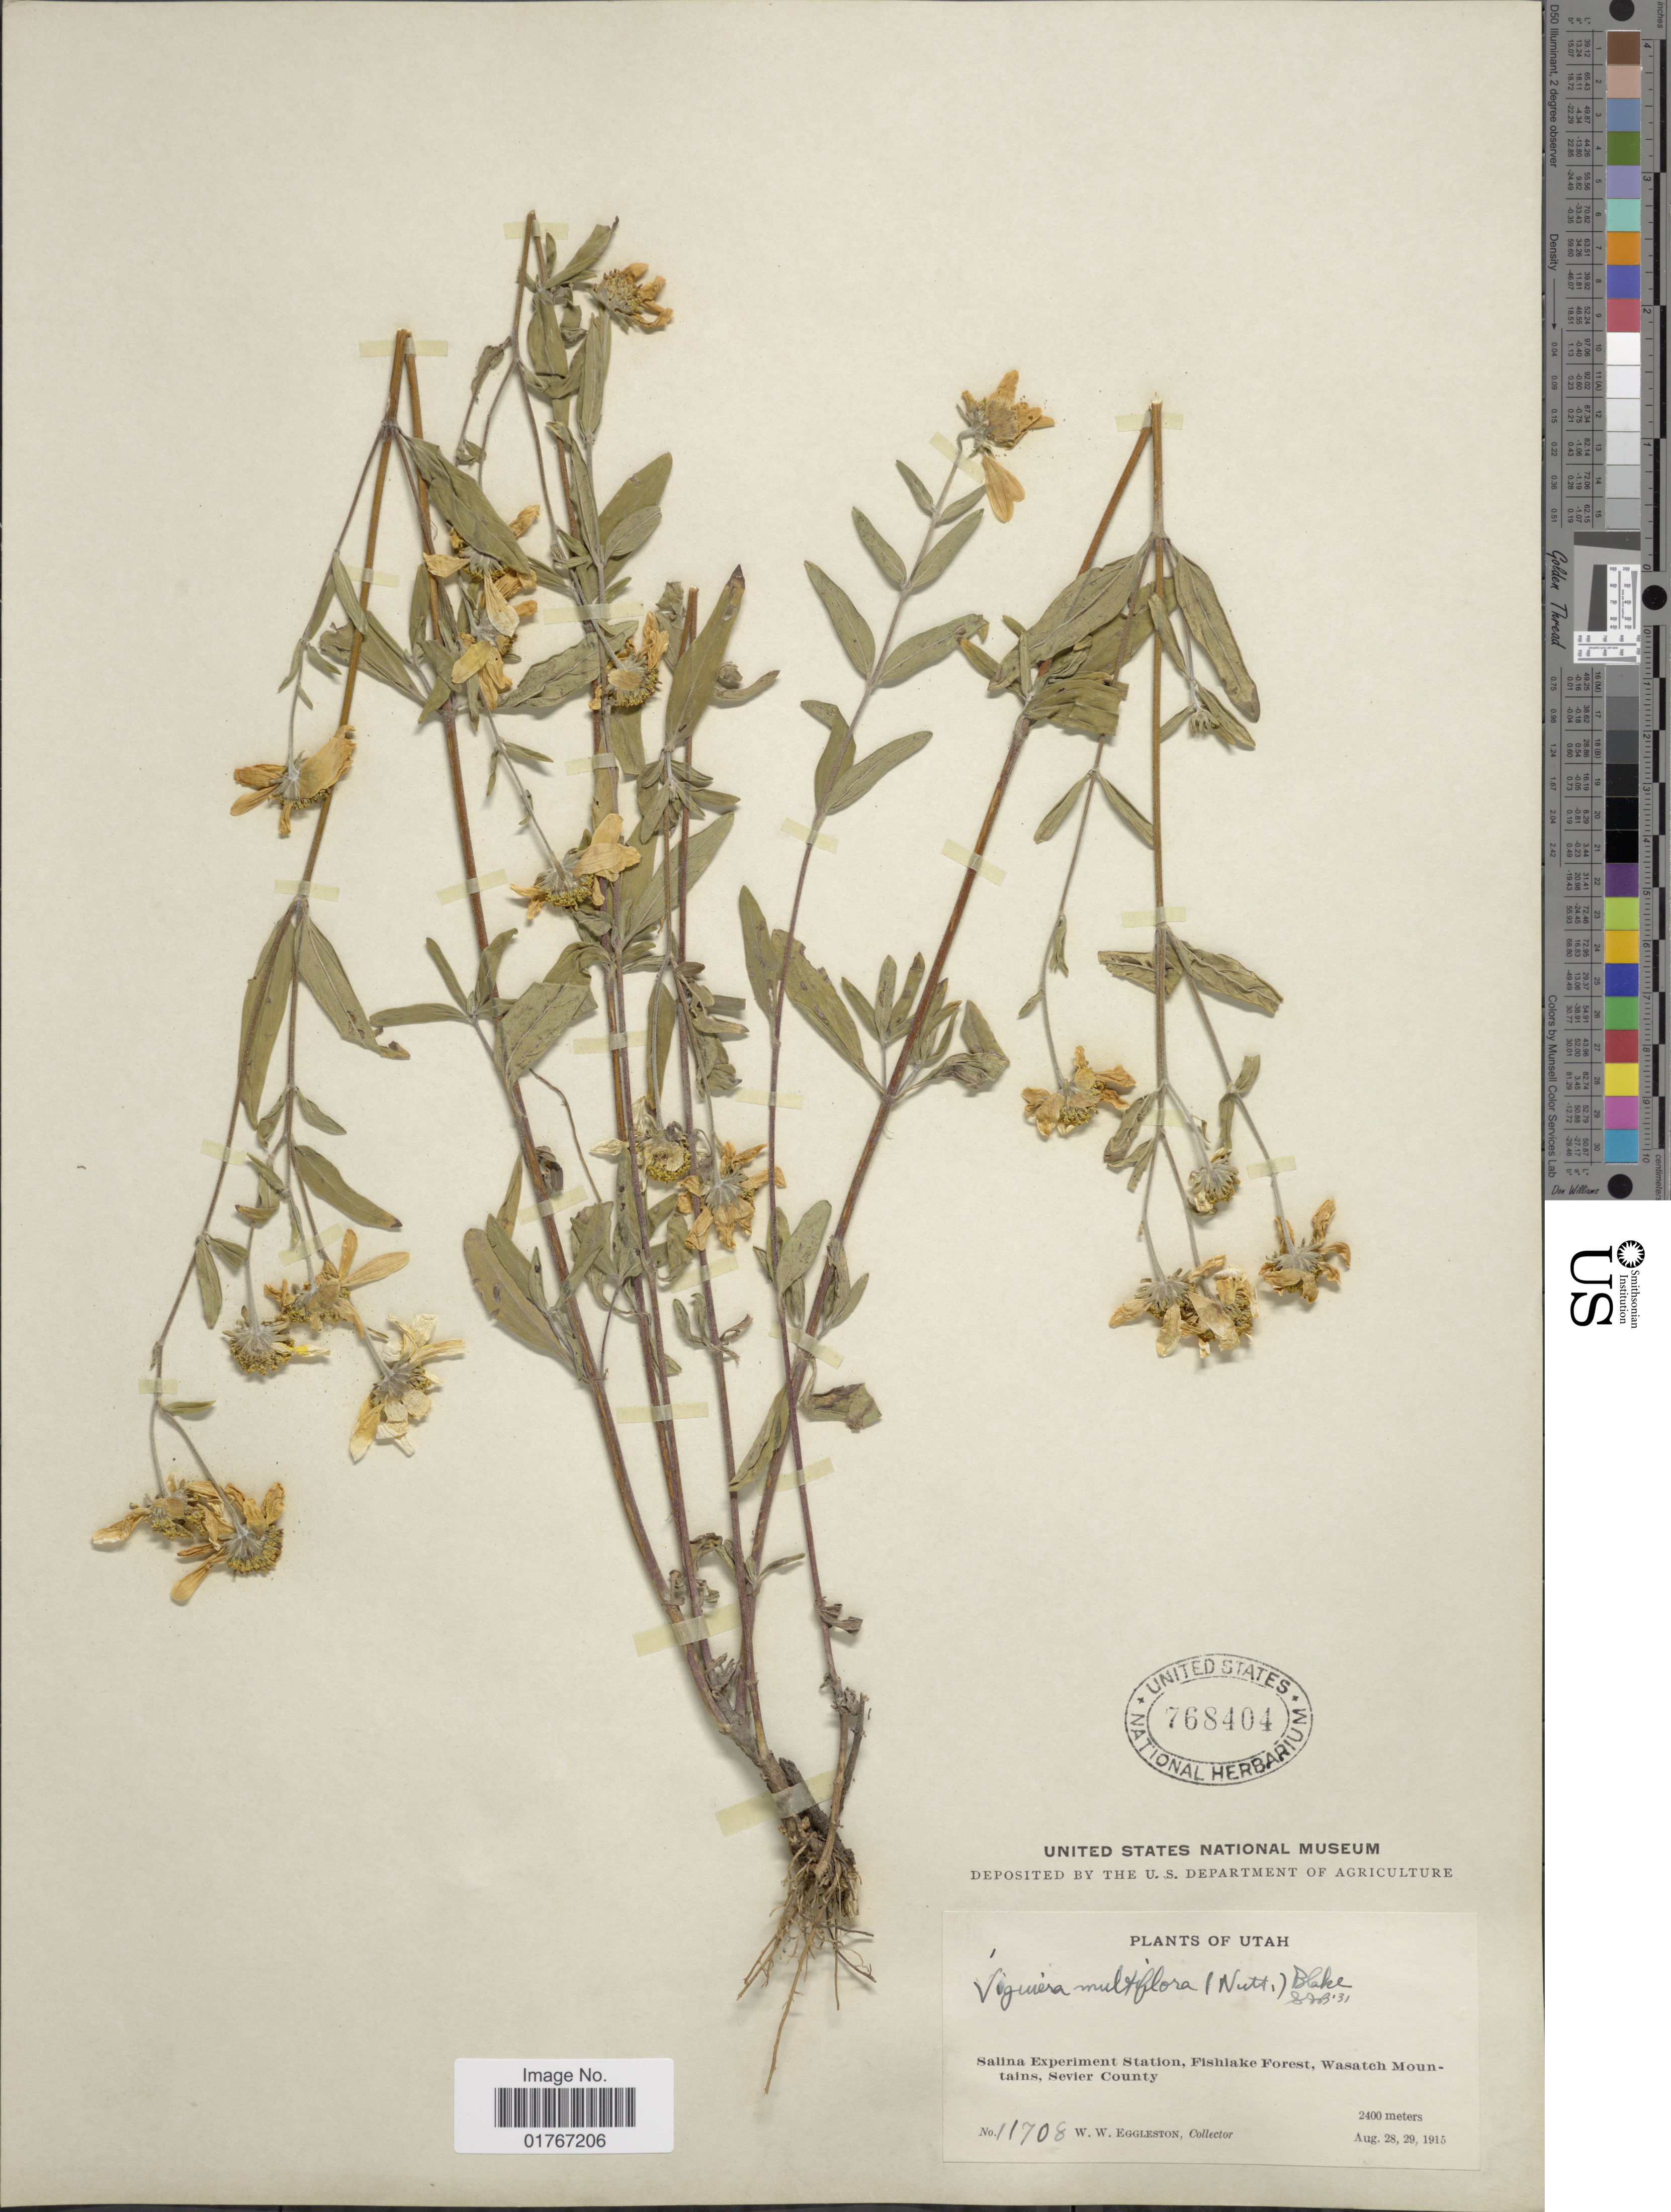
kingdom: Plantae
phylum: Tracheophyta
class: Magnoliopsida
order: Asterales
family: Asteraceae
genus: Heliomeris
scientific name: Heliomeris multiflora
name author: Nutt.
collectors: W. W. Eggleston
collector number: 11708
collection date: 1915-08-28/1915-08-29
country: United States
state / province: Utah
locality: Salina Experiment Station, Fishlake Forest, Wasatch Mountains, Sevier County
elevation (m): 2400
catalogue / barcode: US 768404